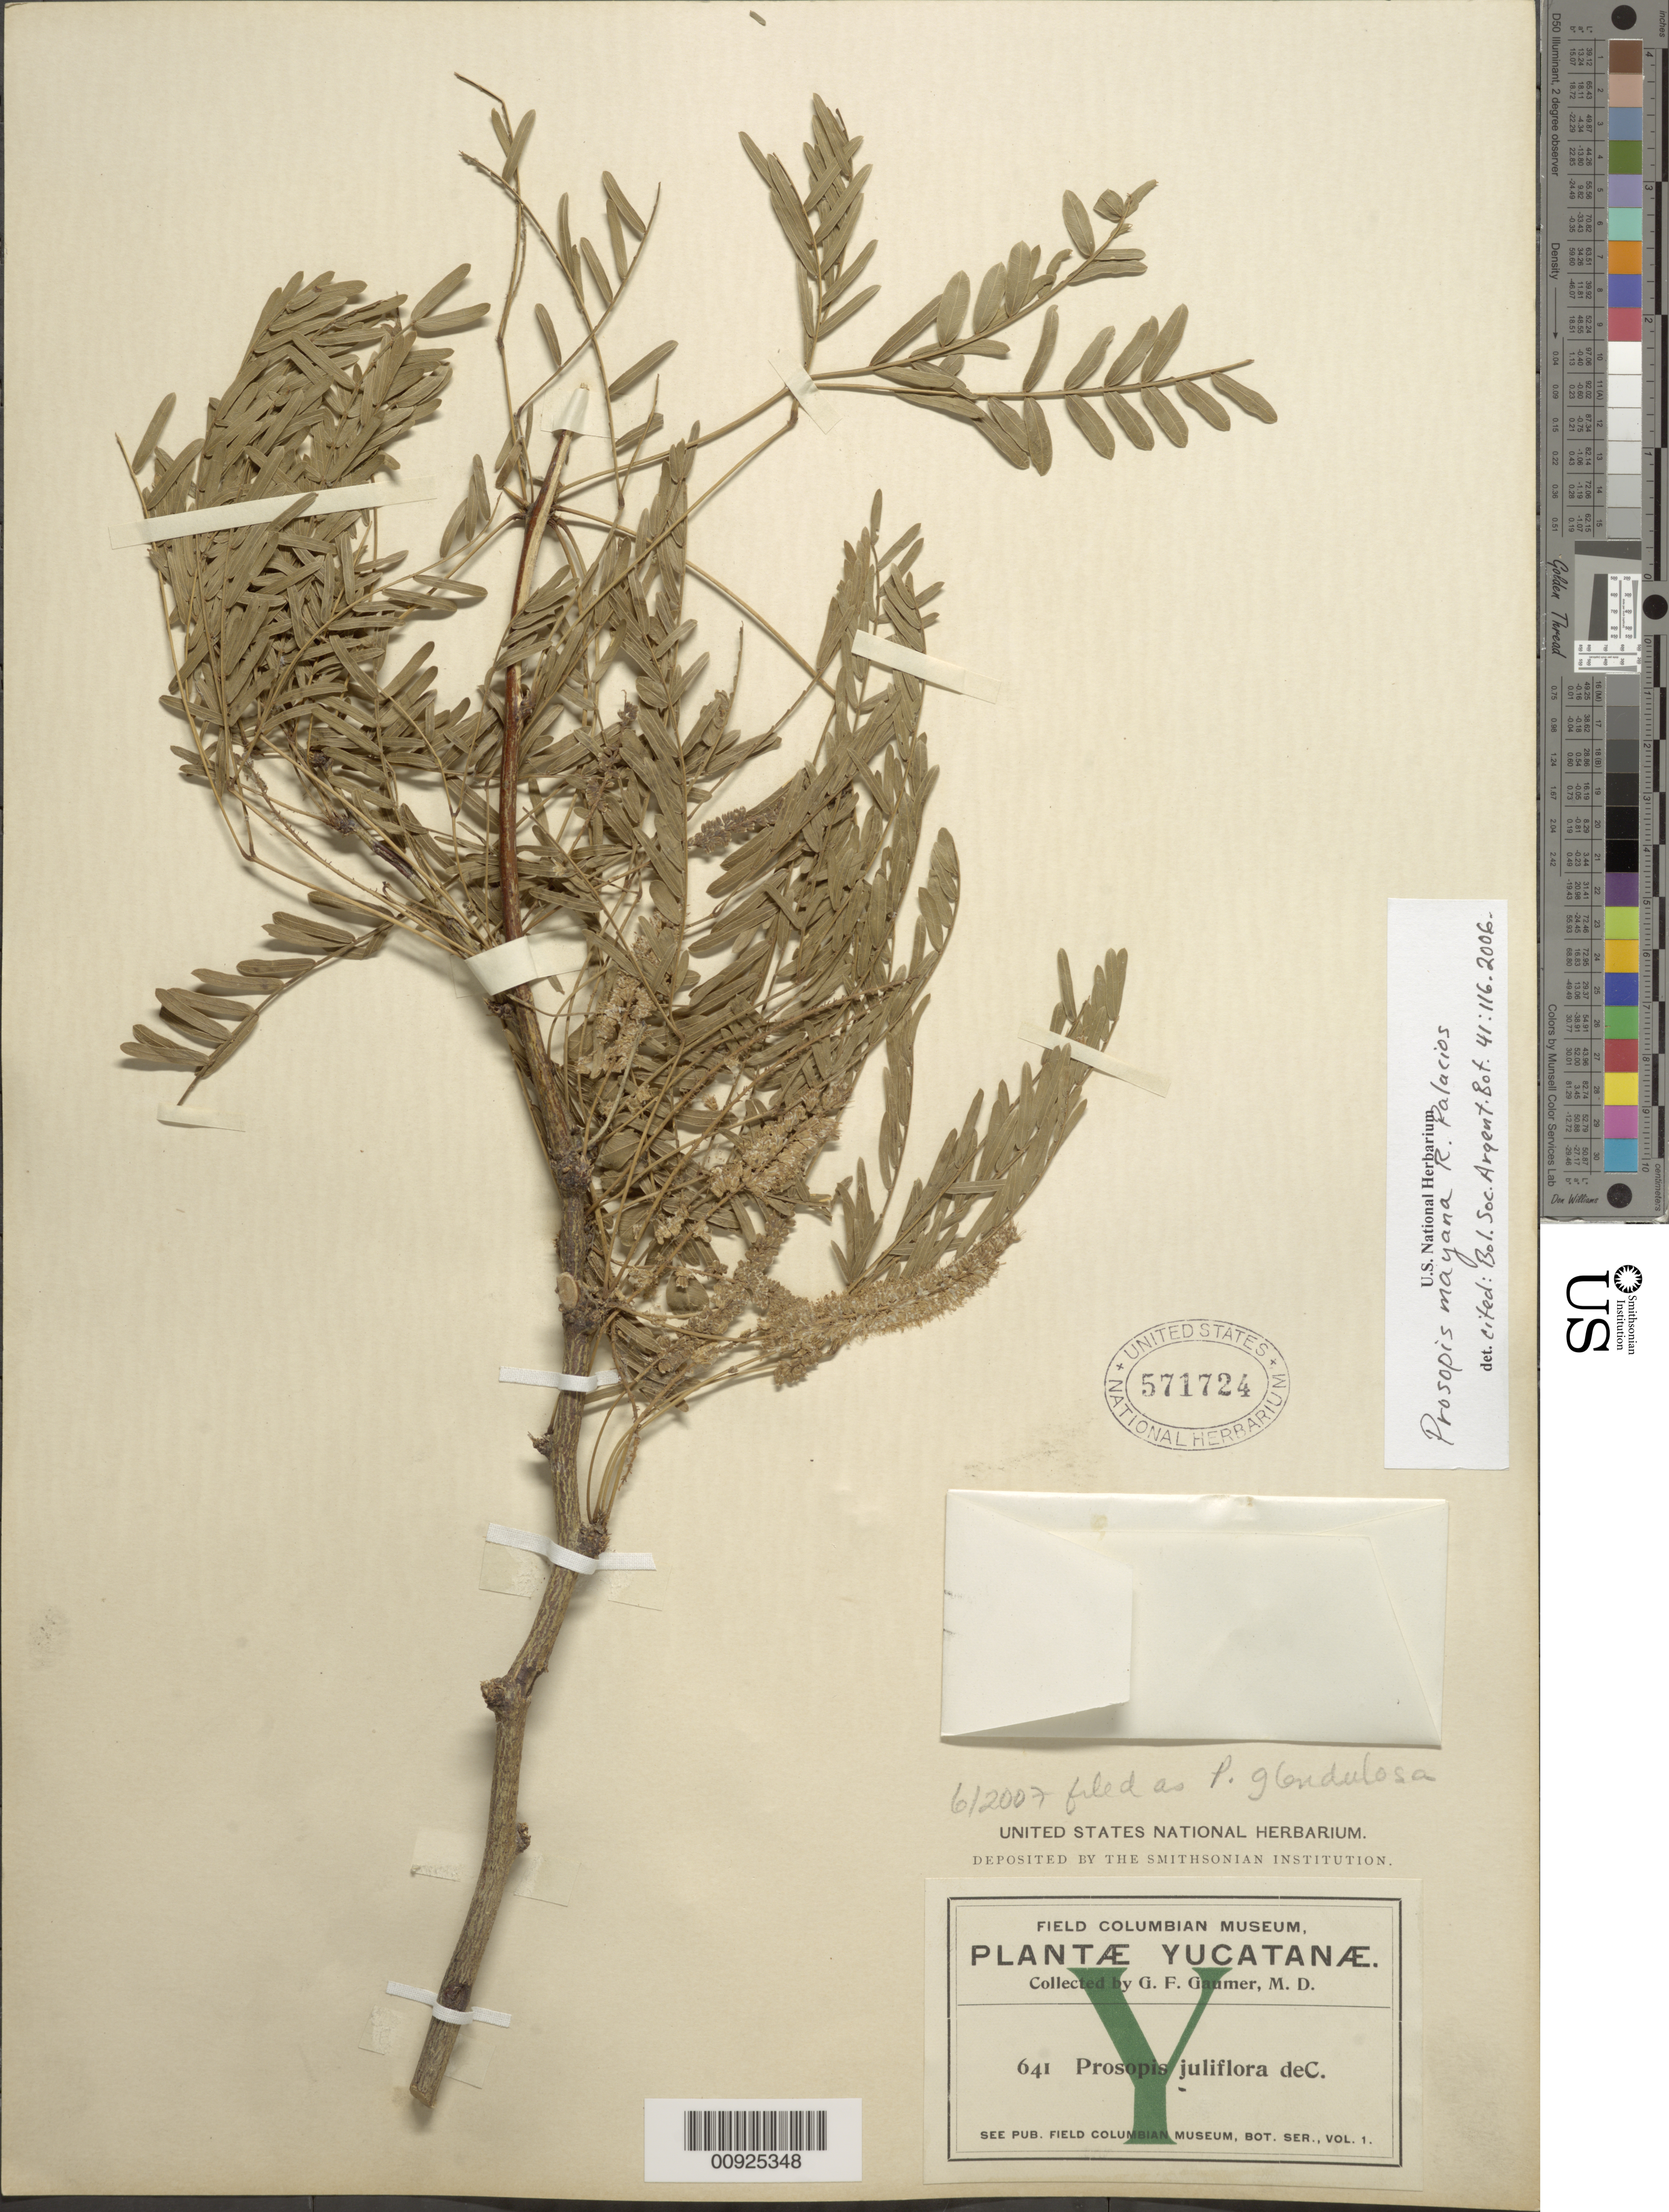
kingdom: Plantae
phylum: Tracheophyta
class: Magnoliopsida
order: Fabales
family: Fabaceae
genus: Neltuma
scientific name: Neltuma mayana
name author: (R.A. Palacios) C. E. Hughes & G.P. Lewis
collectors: G. F. Gaumer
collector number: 641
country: Mexico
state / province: Yucatán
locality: Yucatán.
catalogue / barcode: US 571724